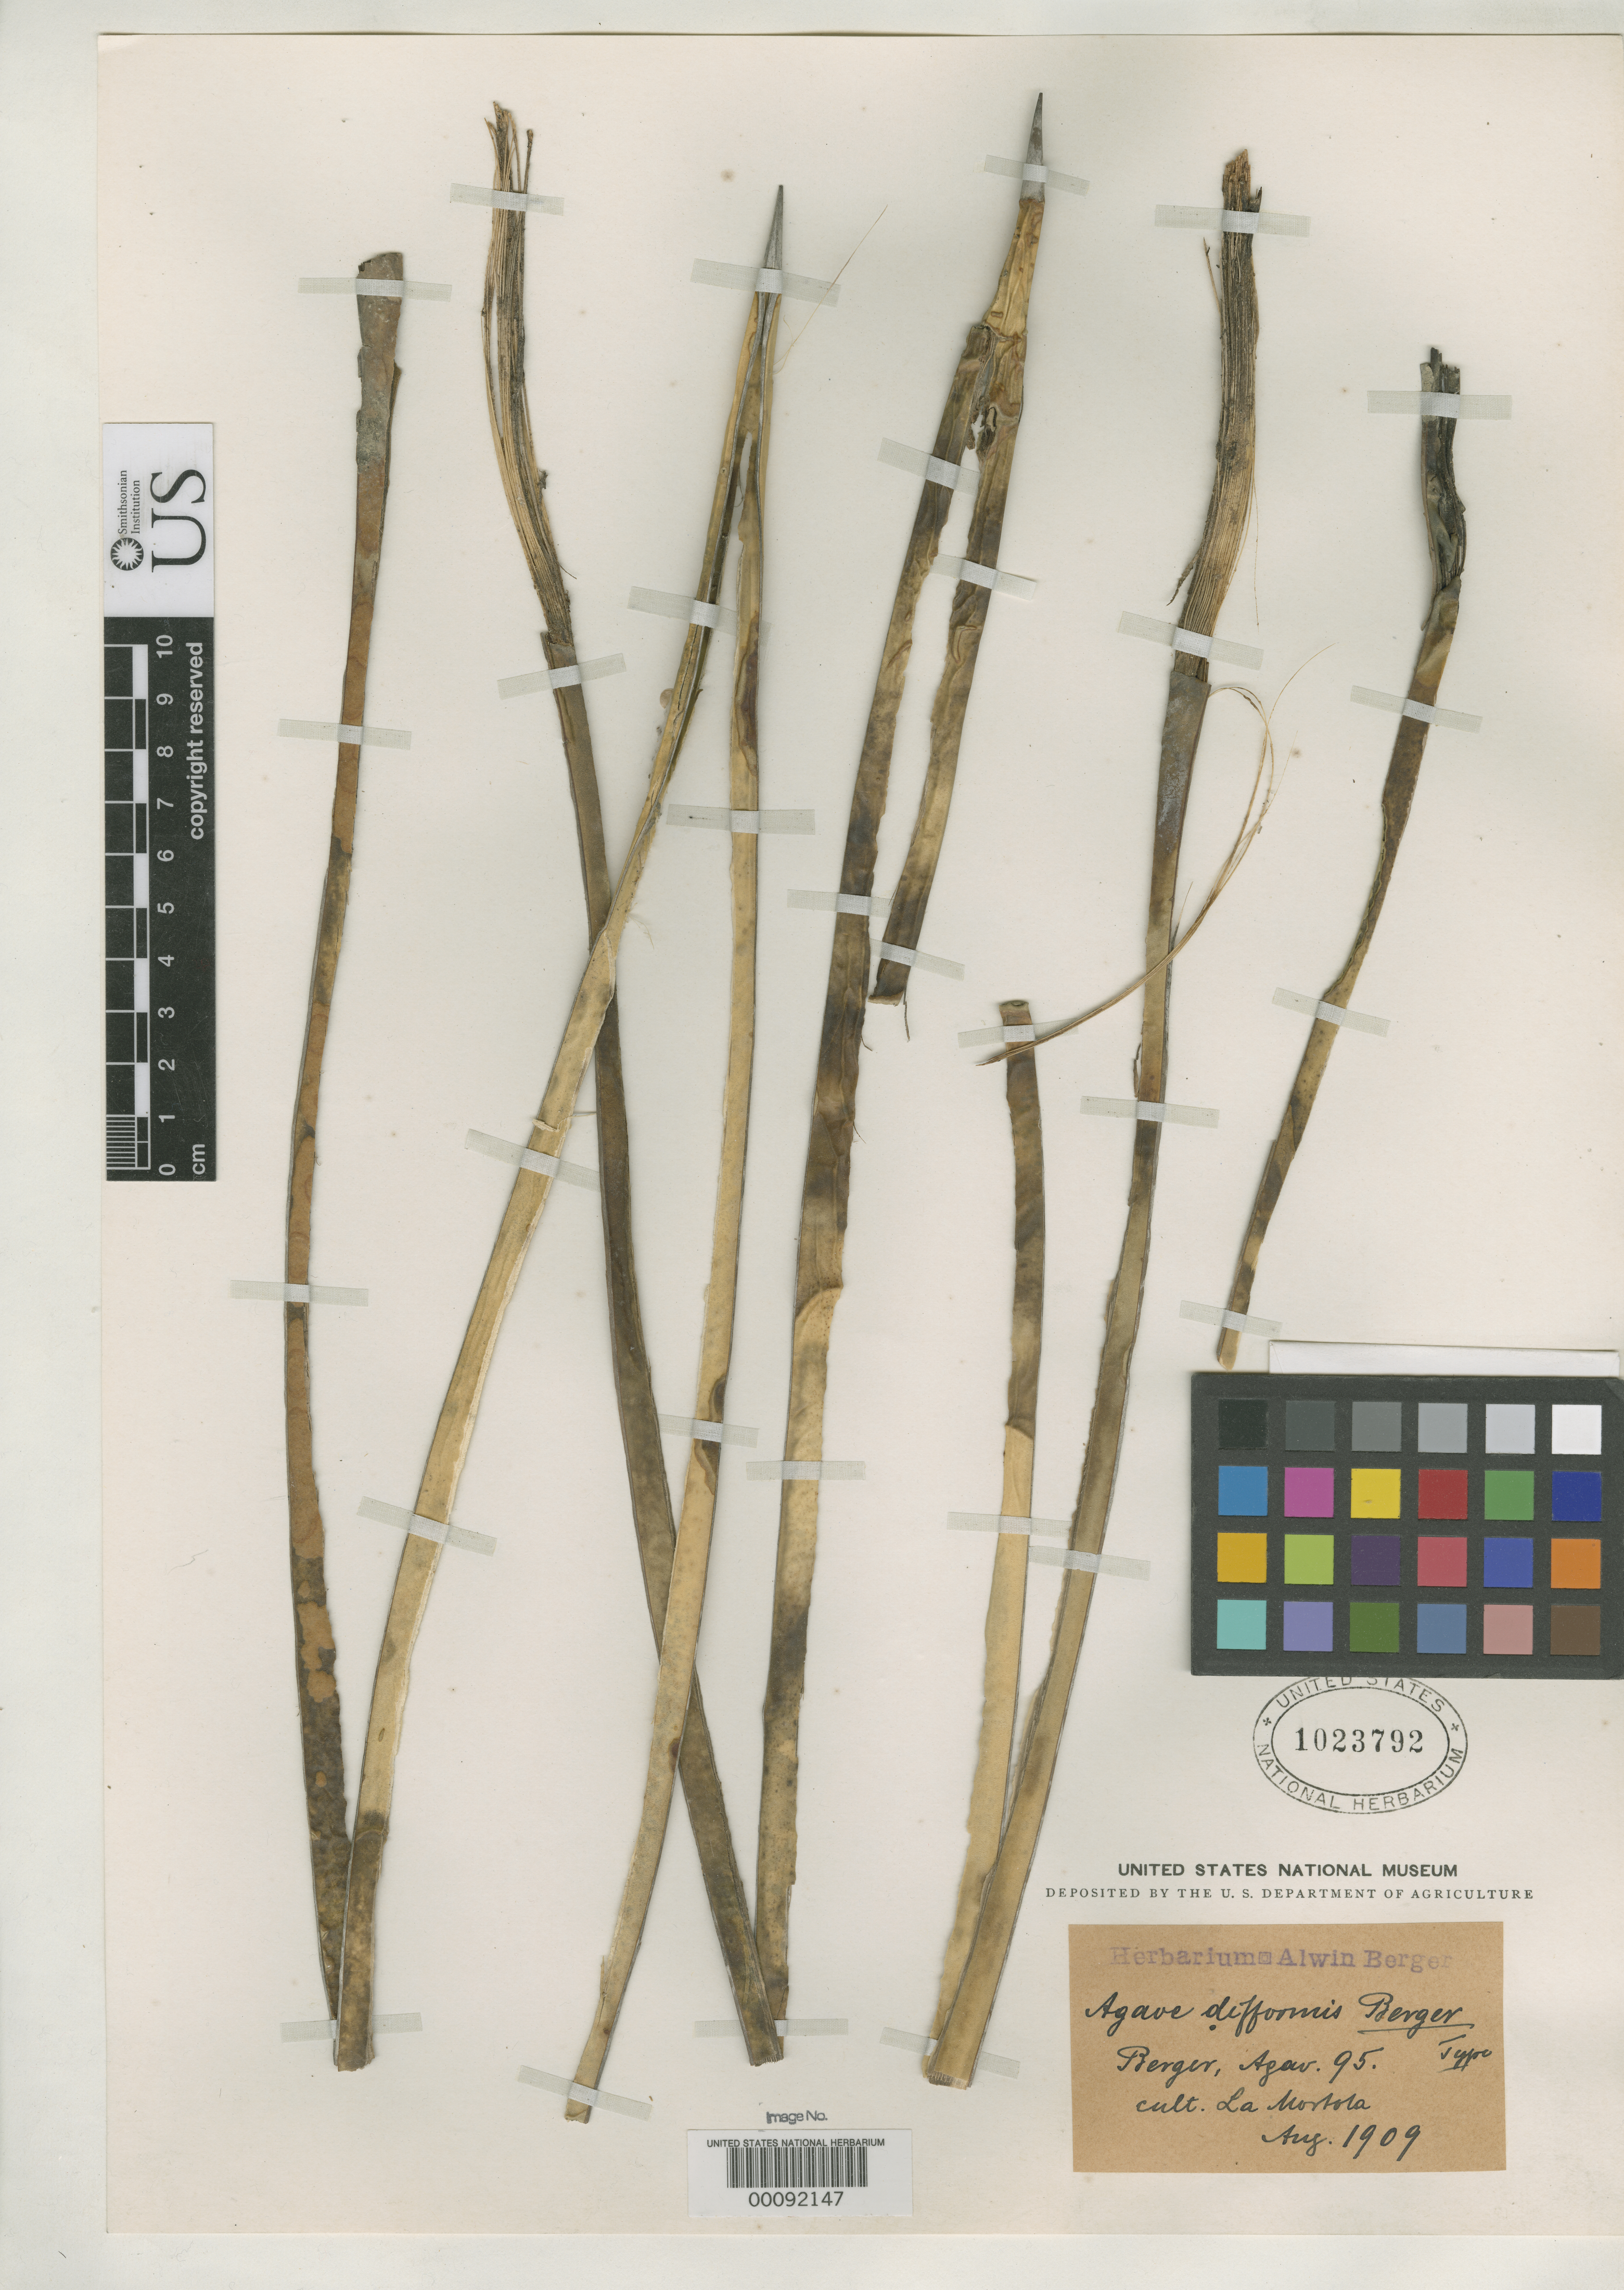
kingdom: Plantae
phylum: Tracheophyta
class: Liliopsida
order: Asparagales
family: Asparagaceae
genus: Agave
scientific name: Agave difformis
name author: A. Berger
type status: Type Collection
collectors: A. Berger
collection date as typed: Aug 1909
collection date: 1909-08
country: Mexico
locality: Cultivated at La Mortola, Italy.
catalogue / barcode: US 1023792